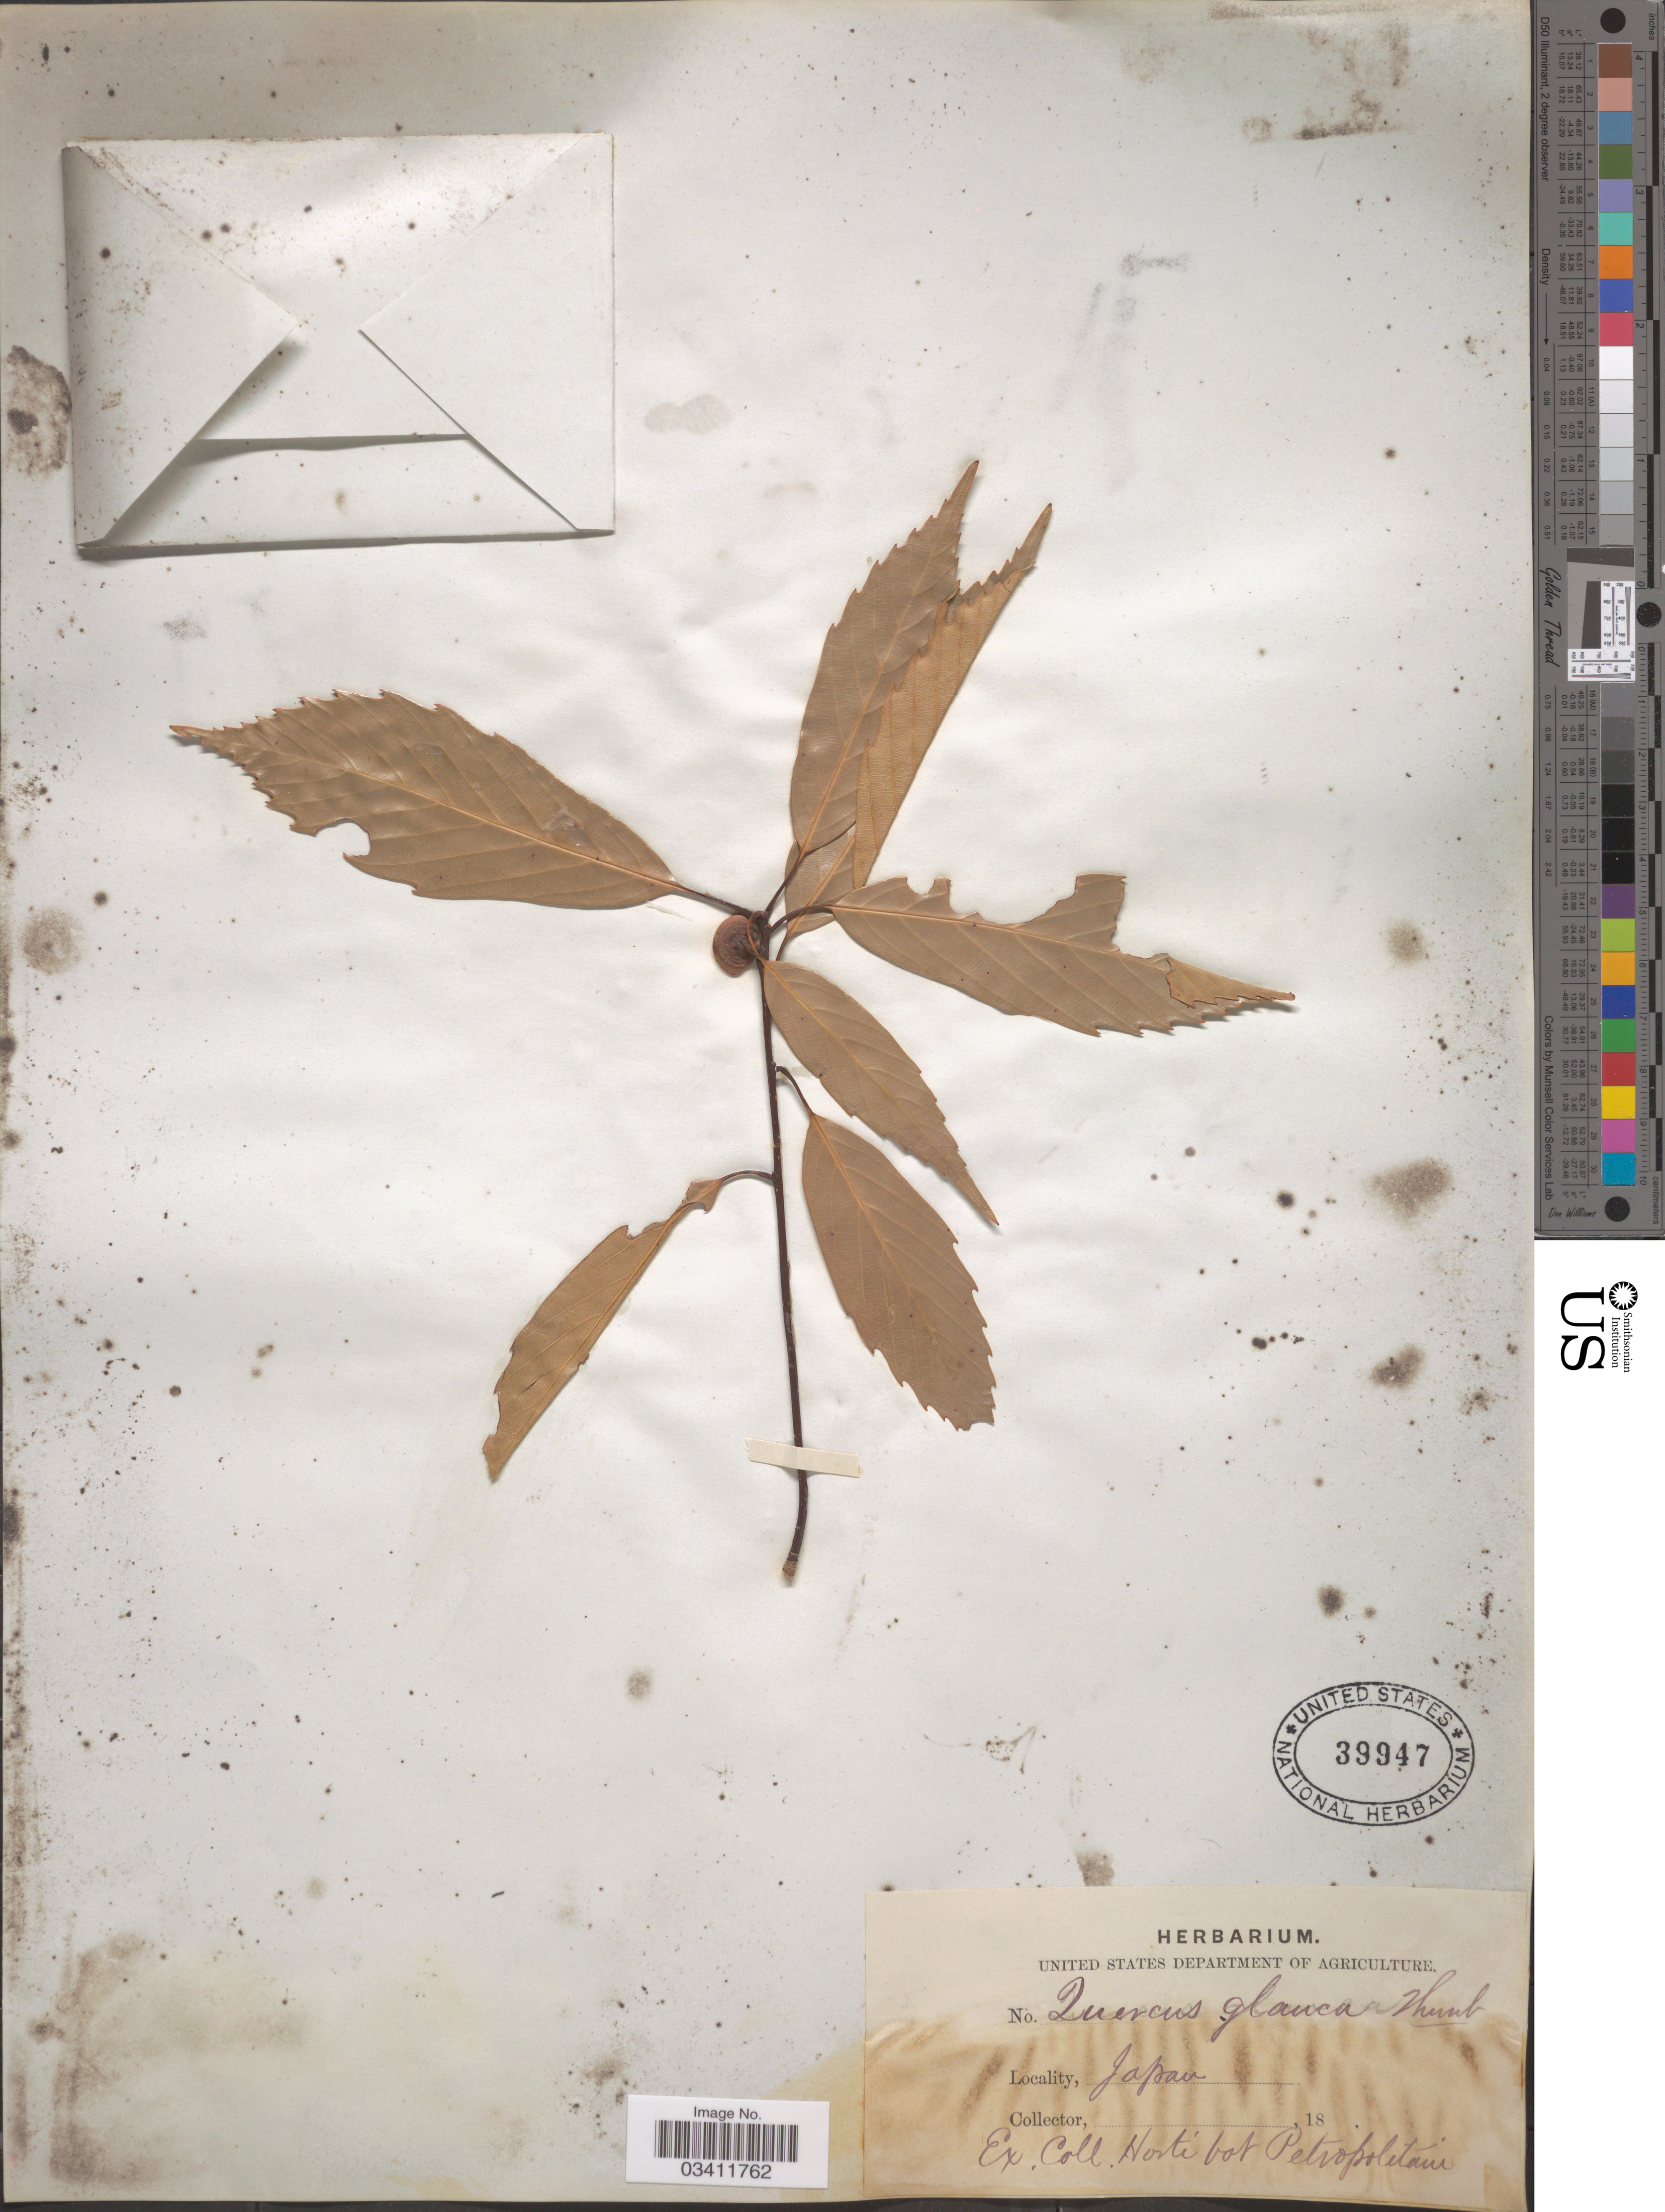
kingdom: Plantae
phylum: Tracheophyta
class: Magnoliopsida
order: Fagales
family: Fagaceae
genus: Quercus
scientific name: Quercus glauca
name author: Thunb.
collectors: ex Horto Bot. Petropolitano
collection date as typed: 18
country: Japan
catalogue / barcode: US 39947